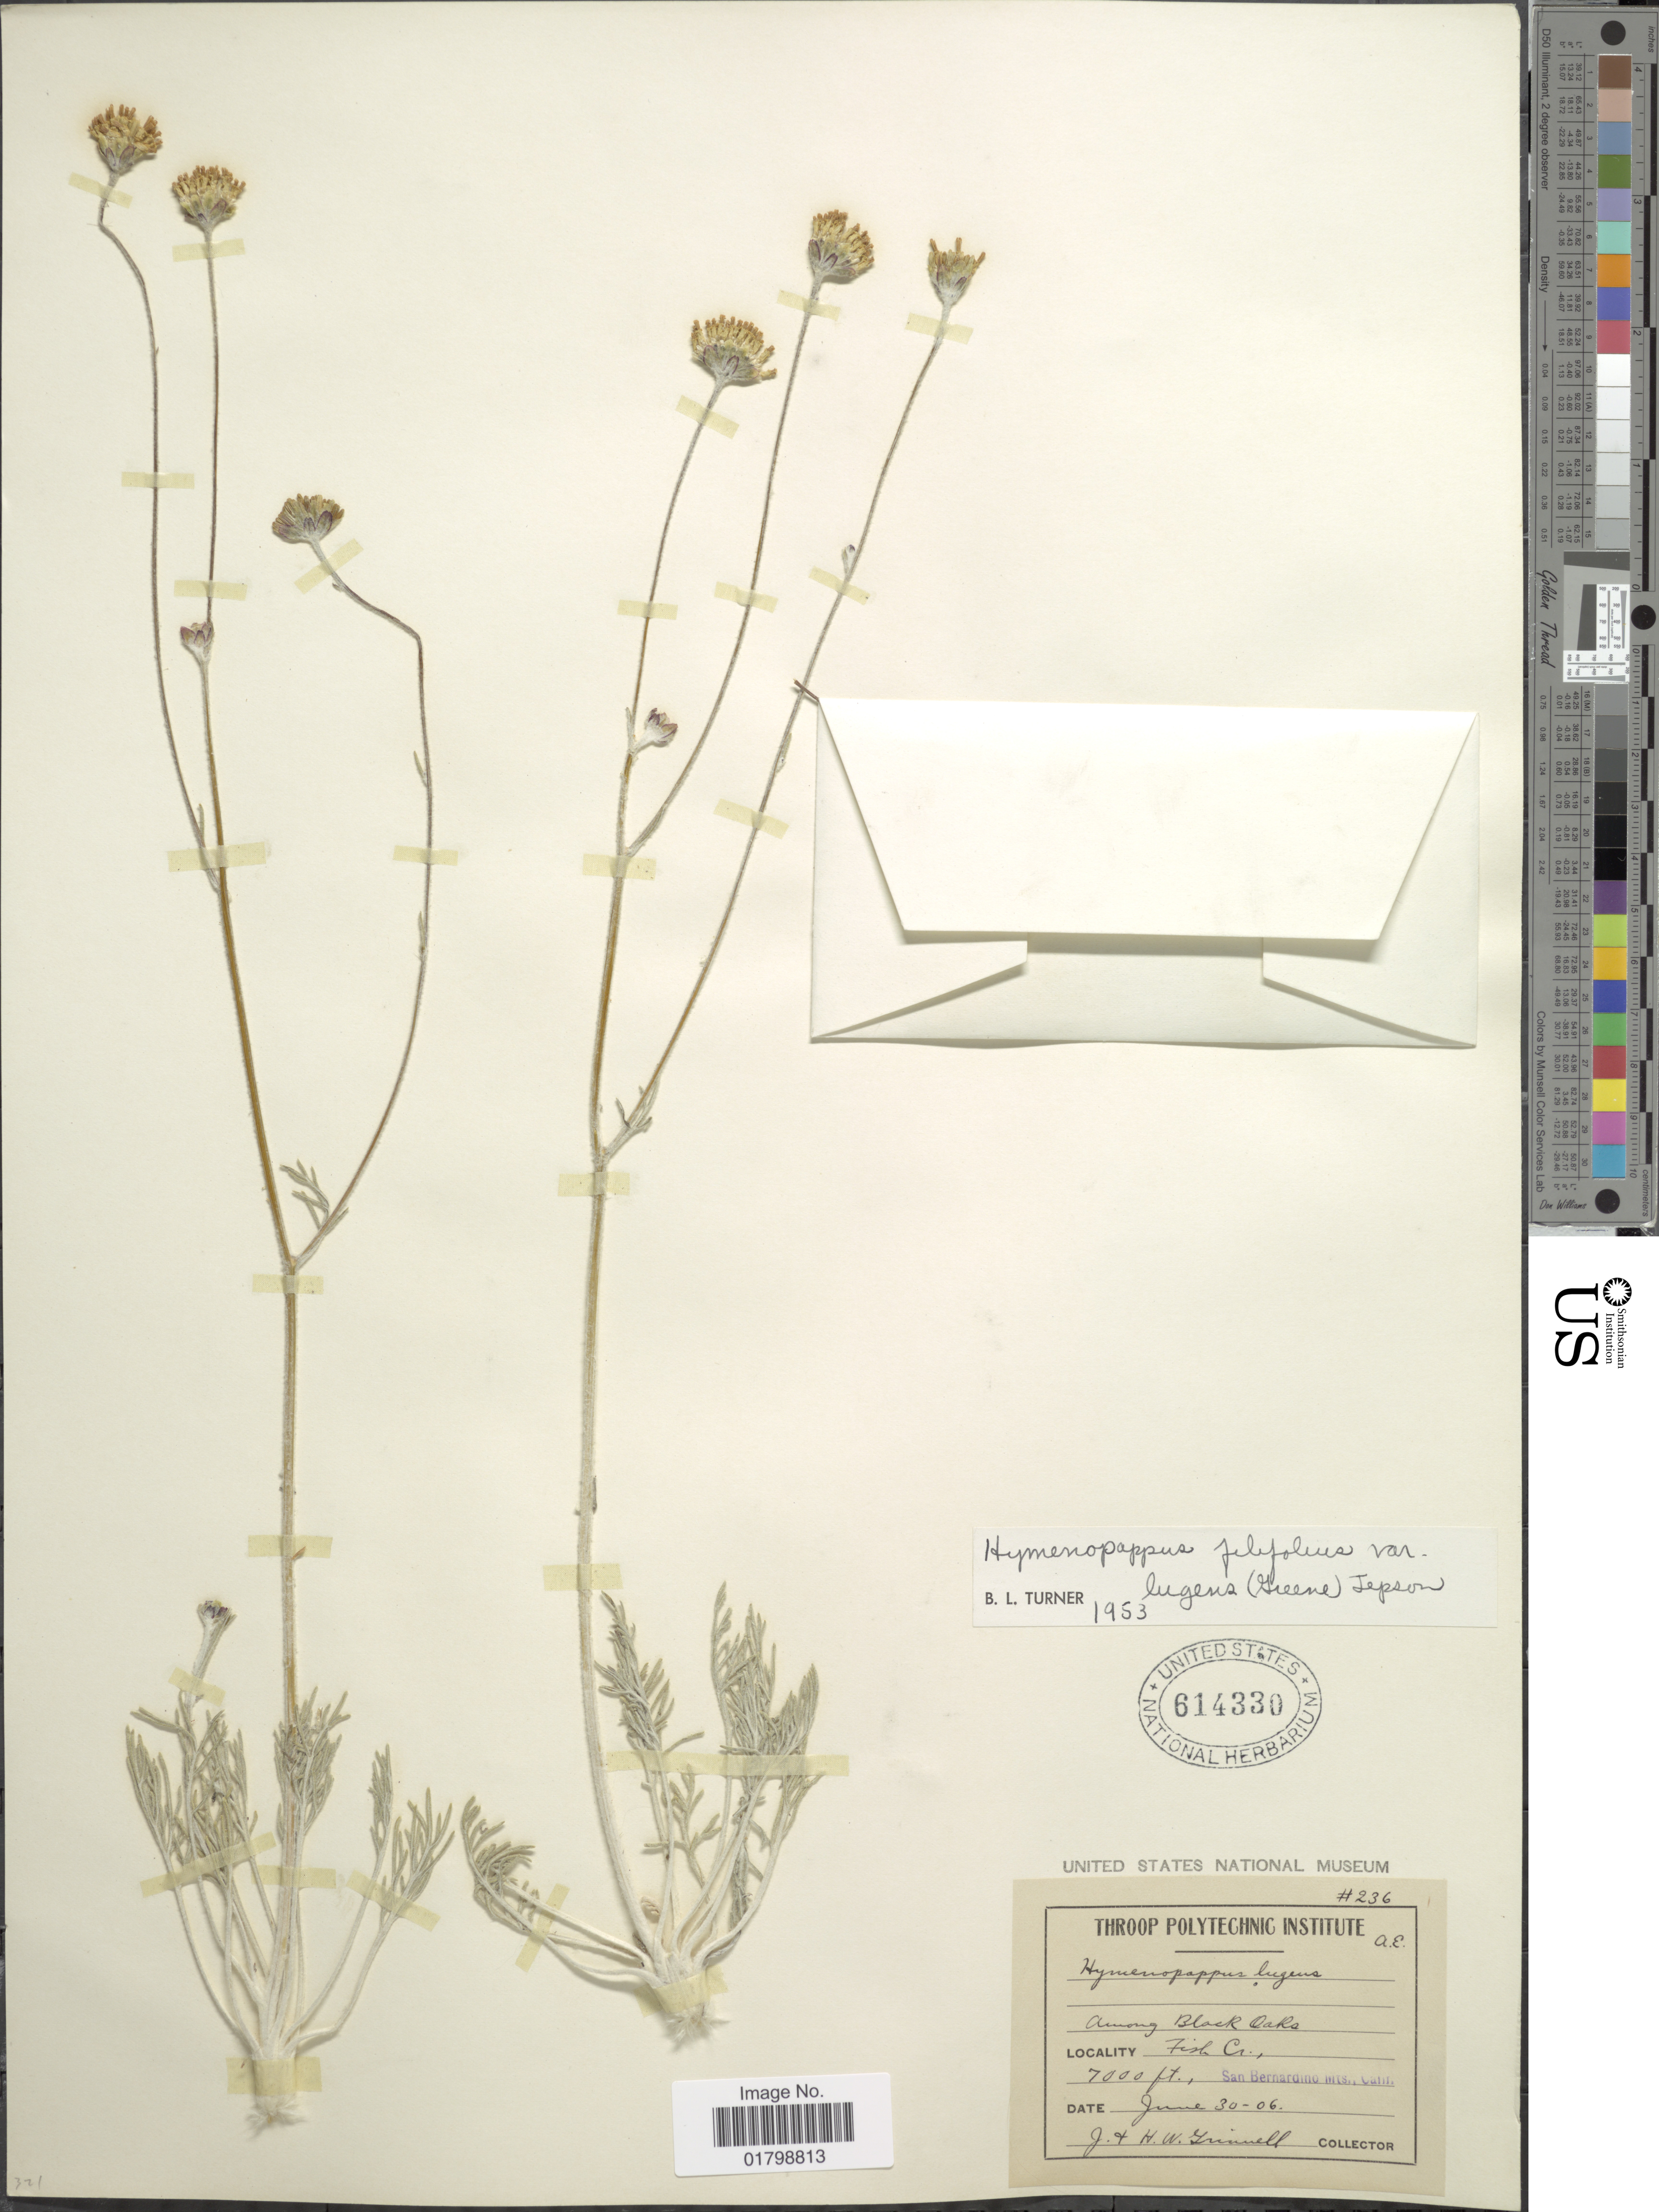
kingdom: Plantae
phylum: Tracheophyta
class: Magnoliopsida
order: Asterales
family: Asteraceae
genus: Hymenopappus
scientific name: Hymenopappus filifolius var. lugens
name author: (Greene) Jeps.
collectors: J. Grinnell & H. Grinnell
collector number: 236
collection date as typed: Transcribed d/m/y: 30/6/6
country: United States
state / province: California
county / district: San Bernardino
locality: Fish Cr. San Bernardino Mts.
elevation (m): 2134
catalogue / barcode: US 614330